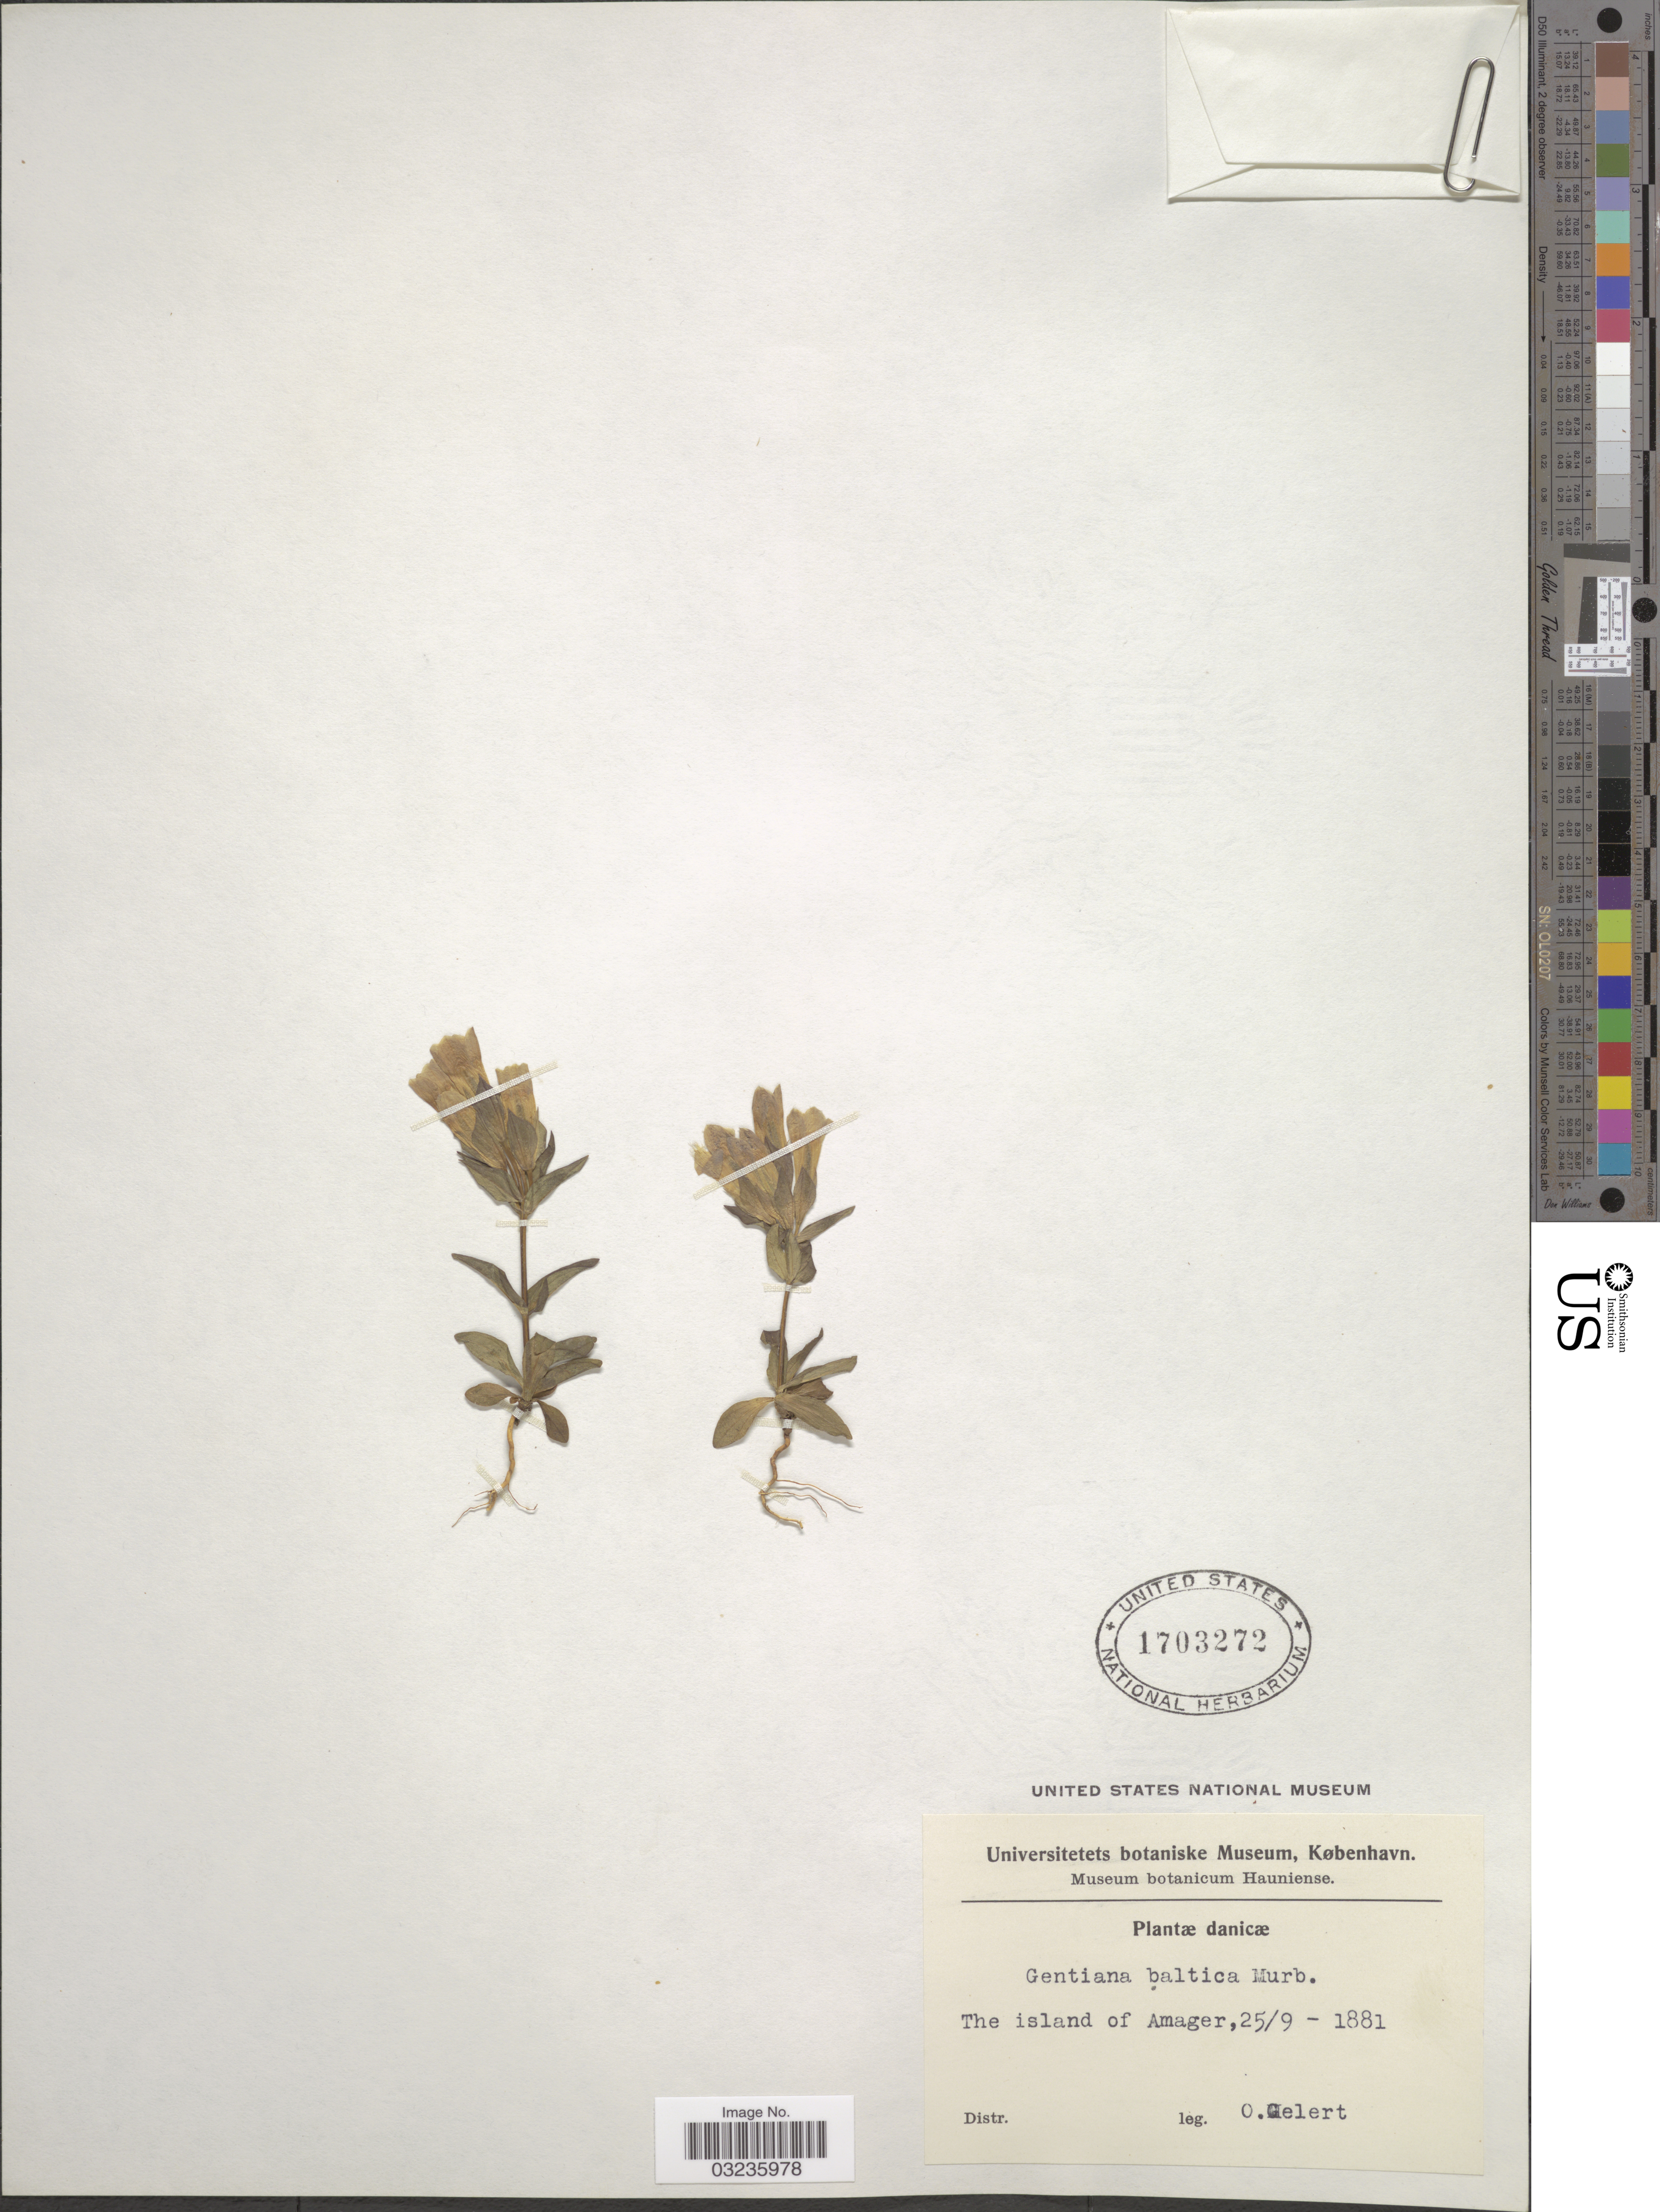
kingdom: Plantae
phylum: Tracheophyta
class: Magnoliopsida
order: Gentianales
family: Gentianaceae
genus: Gentiana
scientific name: Gentiana baltica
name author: Murb.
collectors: O. Gelert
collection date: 1881-08-25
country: Denmark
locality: Danicæ. The island of Amager.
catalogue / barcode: US 1703272